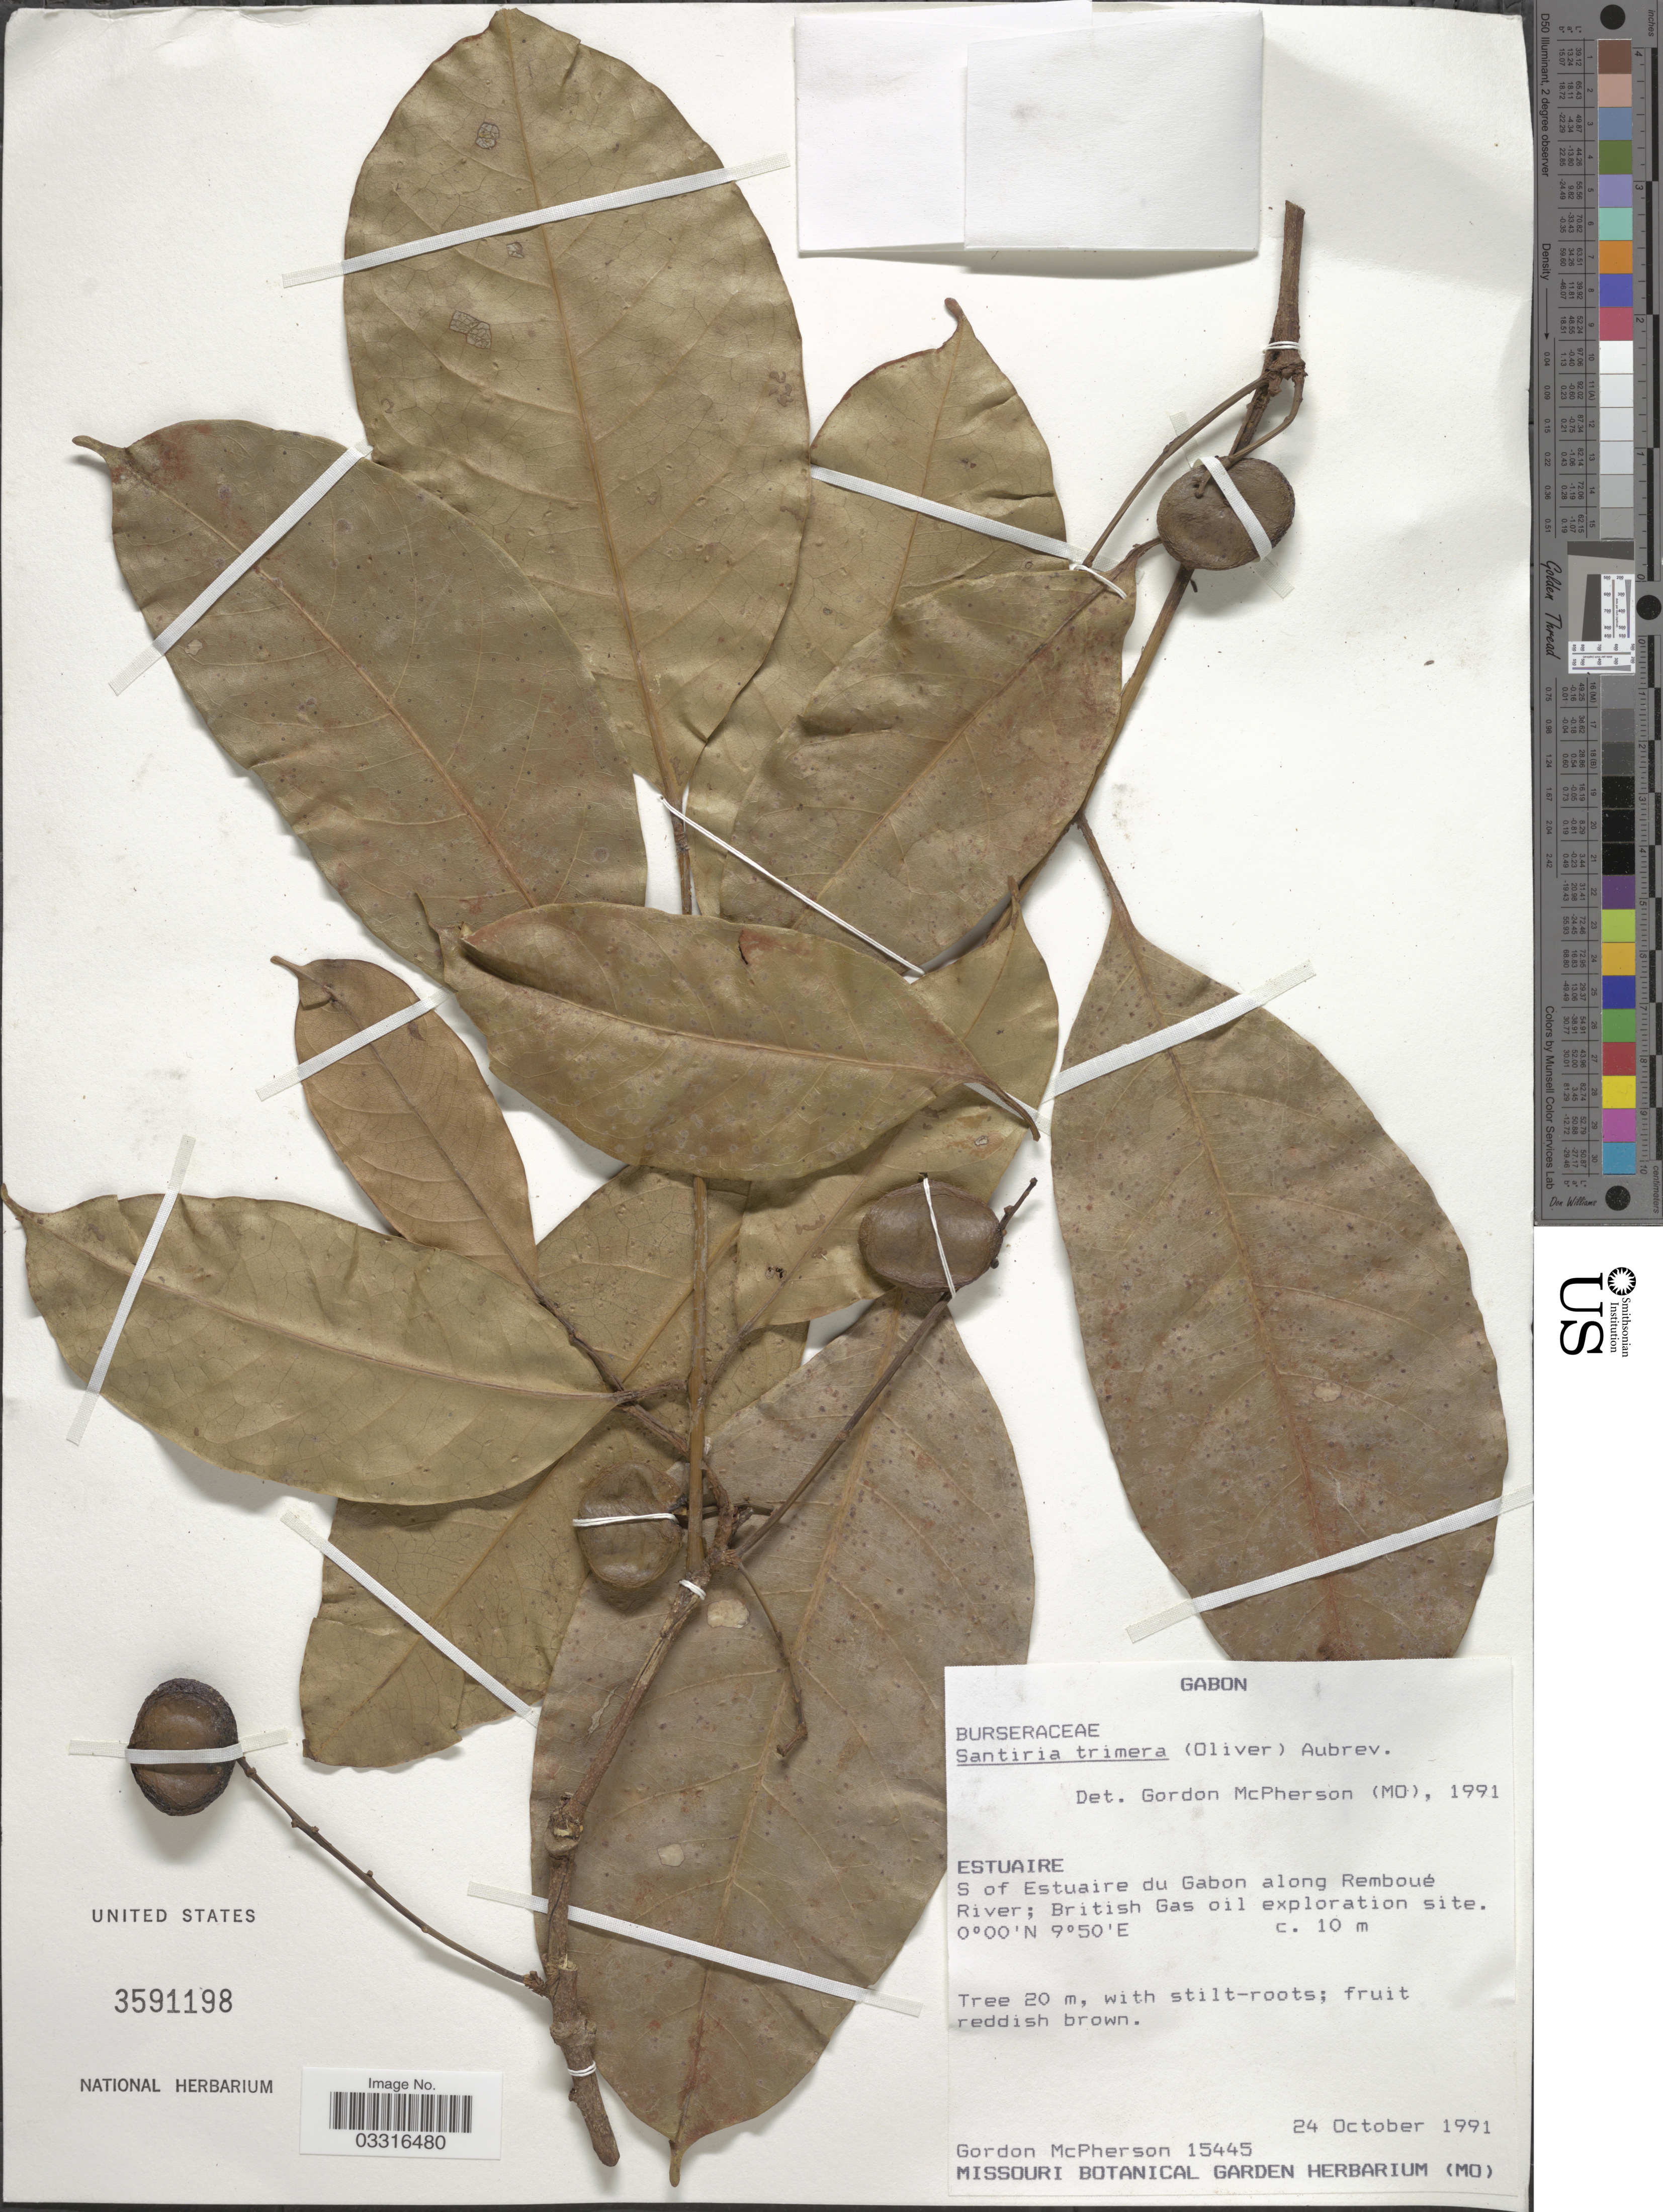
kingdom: Plantae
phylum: Tracheophyta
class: Magnoliopsida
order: Sapindales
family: Burseraceae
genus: Santiria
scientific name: Santiria trimera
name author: (Oliv.) Aubrév.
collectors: G. McPherson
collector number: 15445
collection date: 1991-10-24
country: Gabon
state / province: Estuaire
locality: S of Estuaire du Gabon along Remboué River; British Gas oil exploration site.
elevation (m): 10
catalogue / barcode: US 3591198